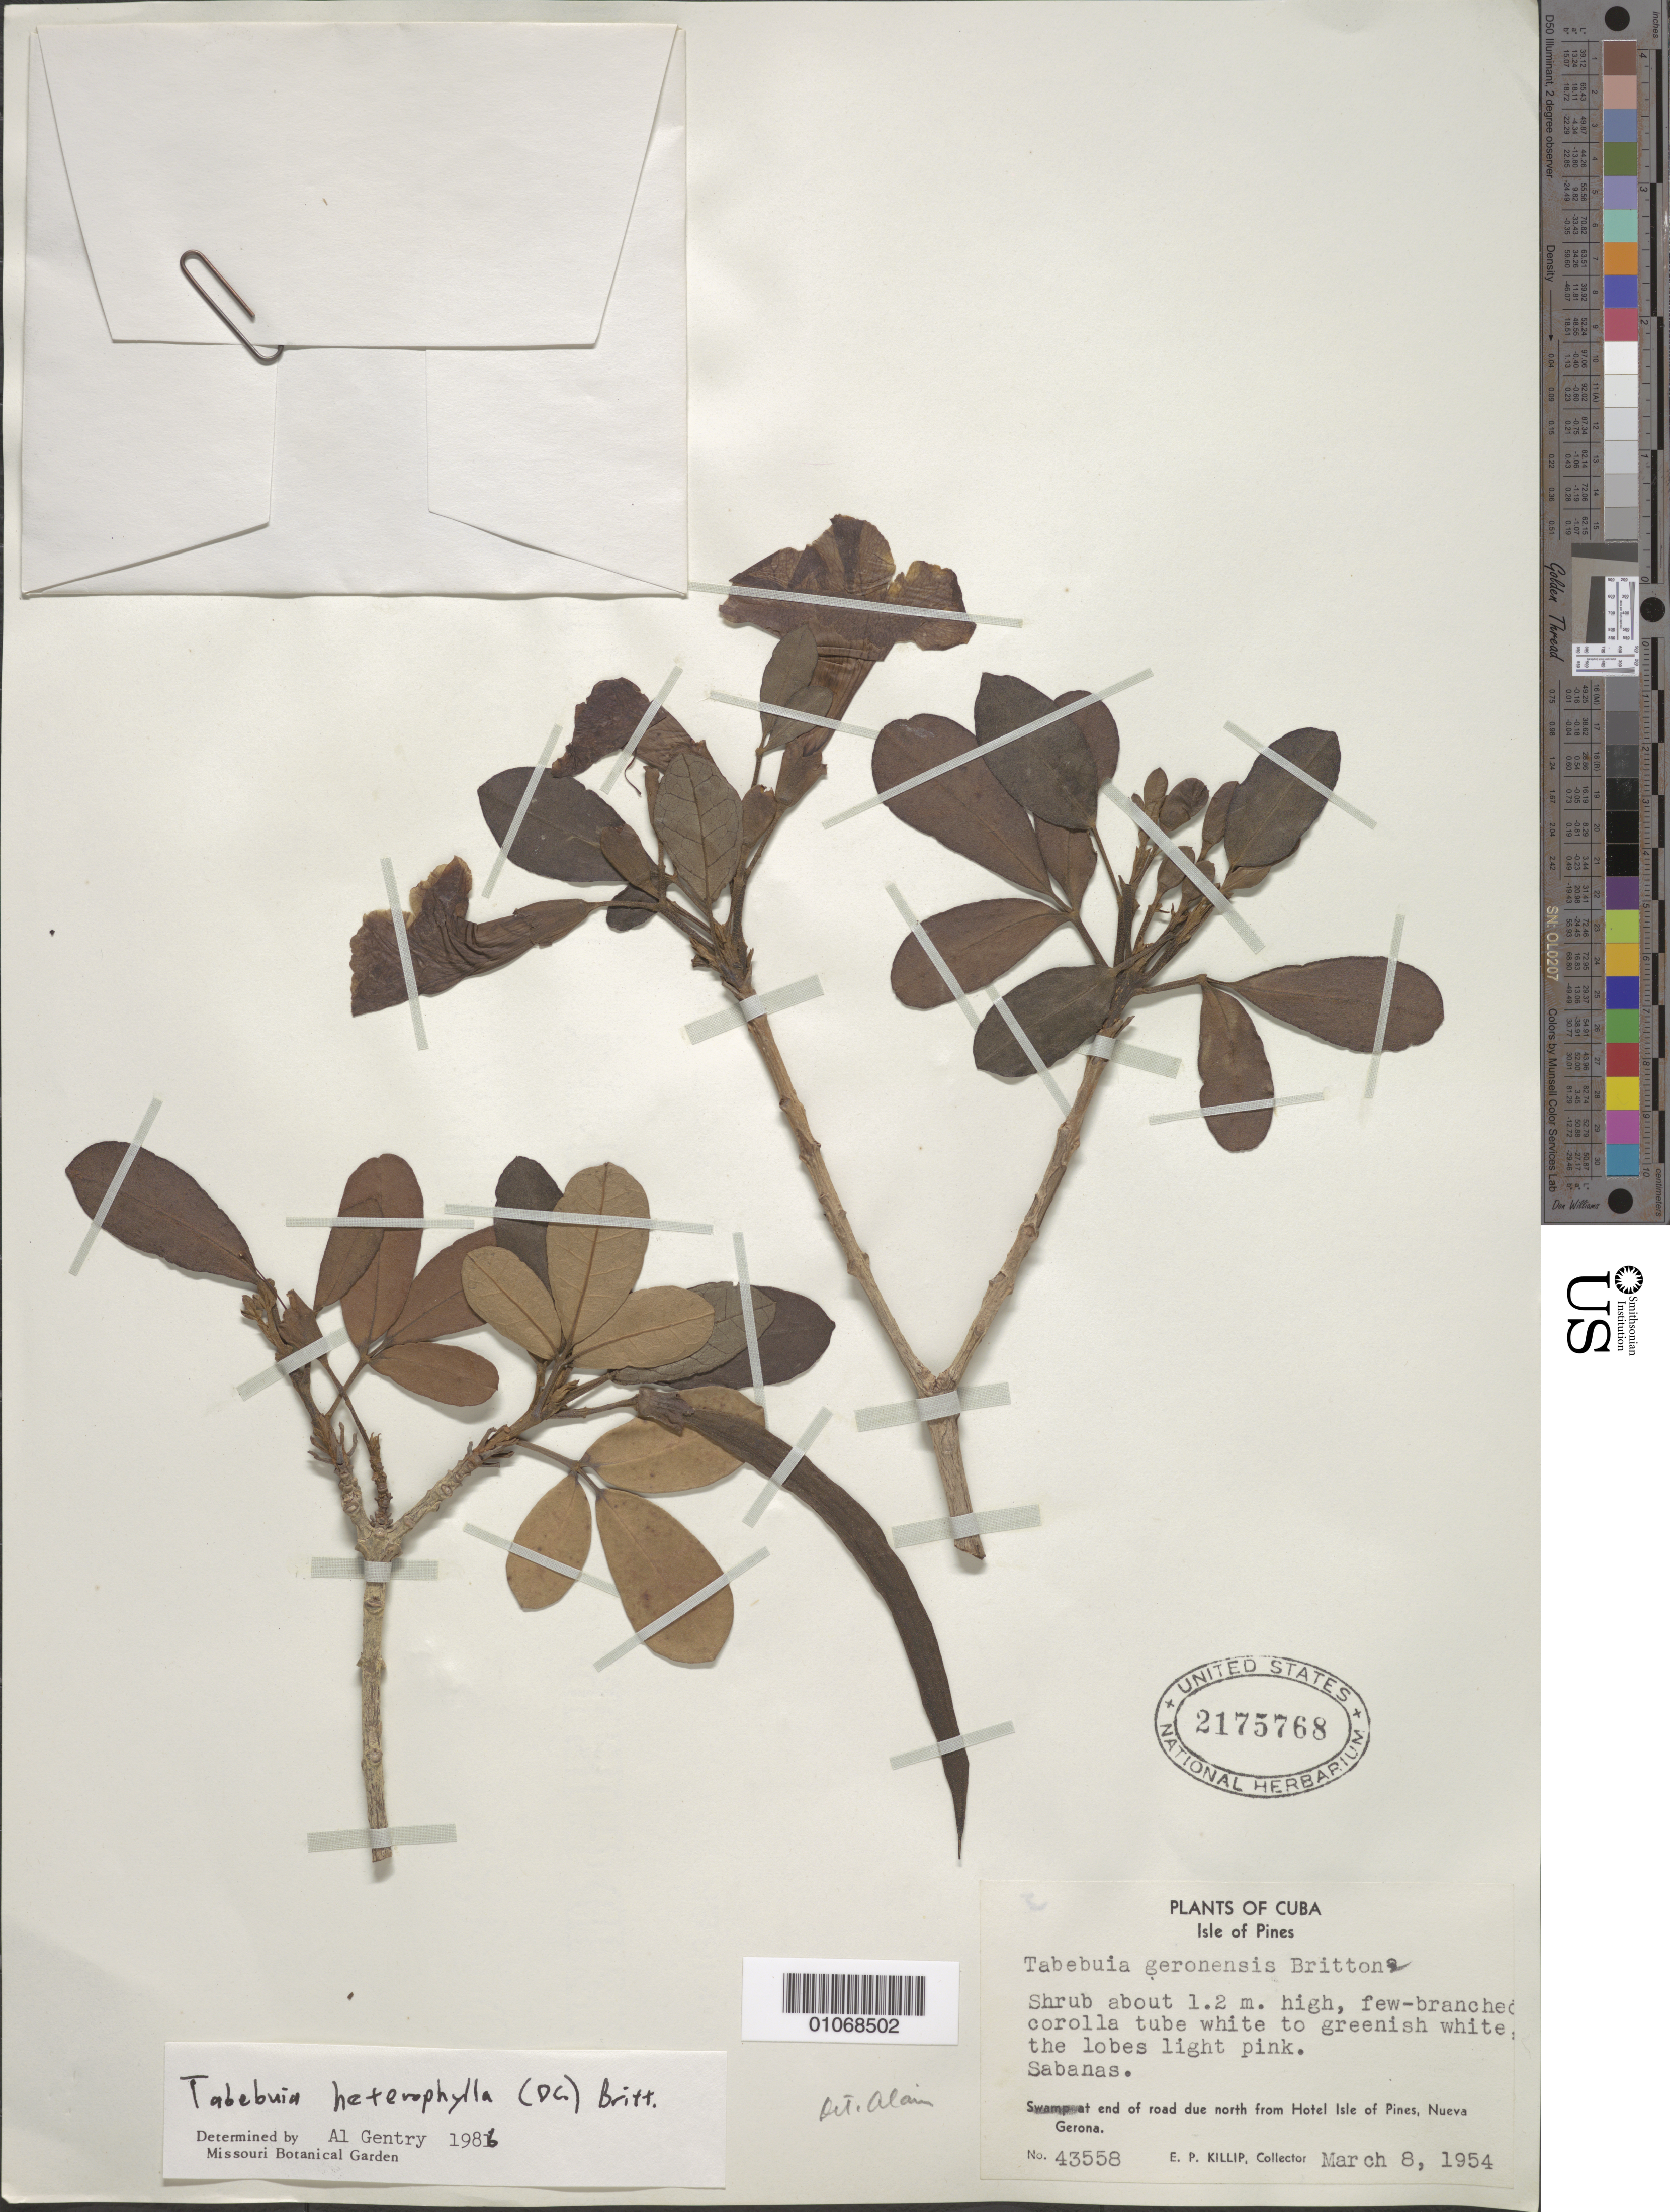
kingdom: Plantae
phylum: Tracheophyta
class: Magnoliopsida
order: Lamiales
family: Bignoniaceae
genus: Tabebuia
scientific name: Tabebuia heterophylla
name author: (DC.) Britton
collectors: E. P. Killip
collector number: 43558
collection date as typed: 08 Mar 1954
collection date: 1954-03-08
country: Cuba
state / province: Isla de La Juventud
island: Isla de la Juventud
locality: end of road due north from Hotel Isle of Pines, Nueva Gerona Savannas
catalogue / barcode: US 2175768